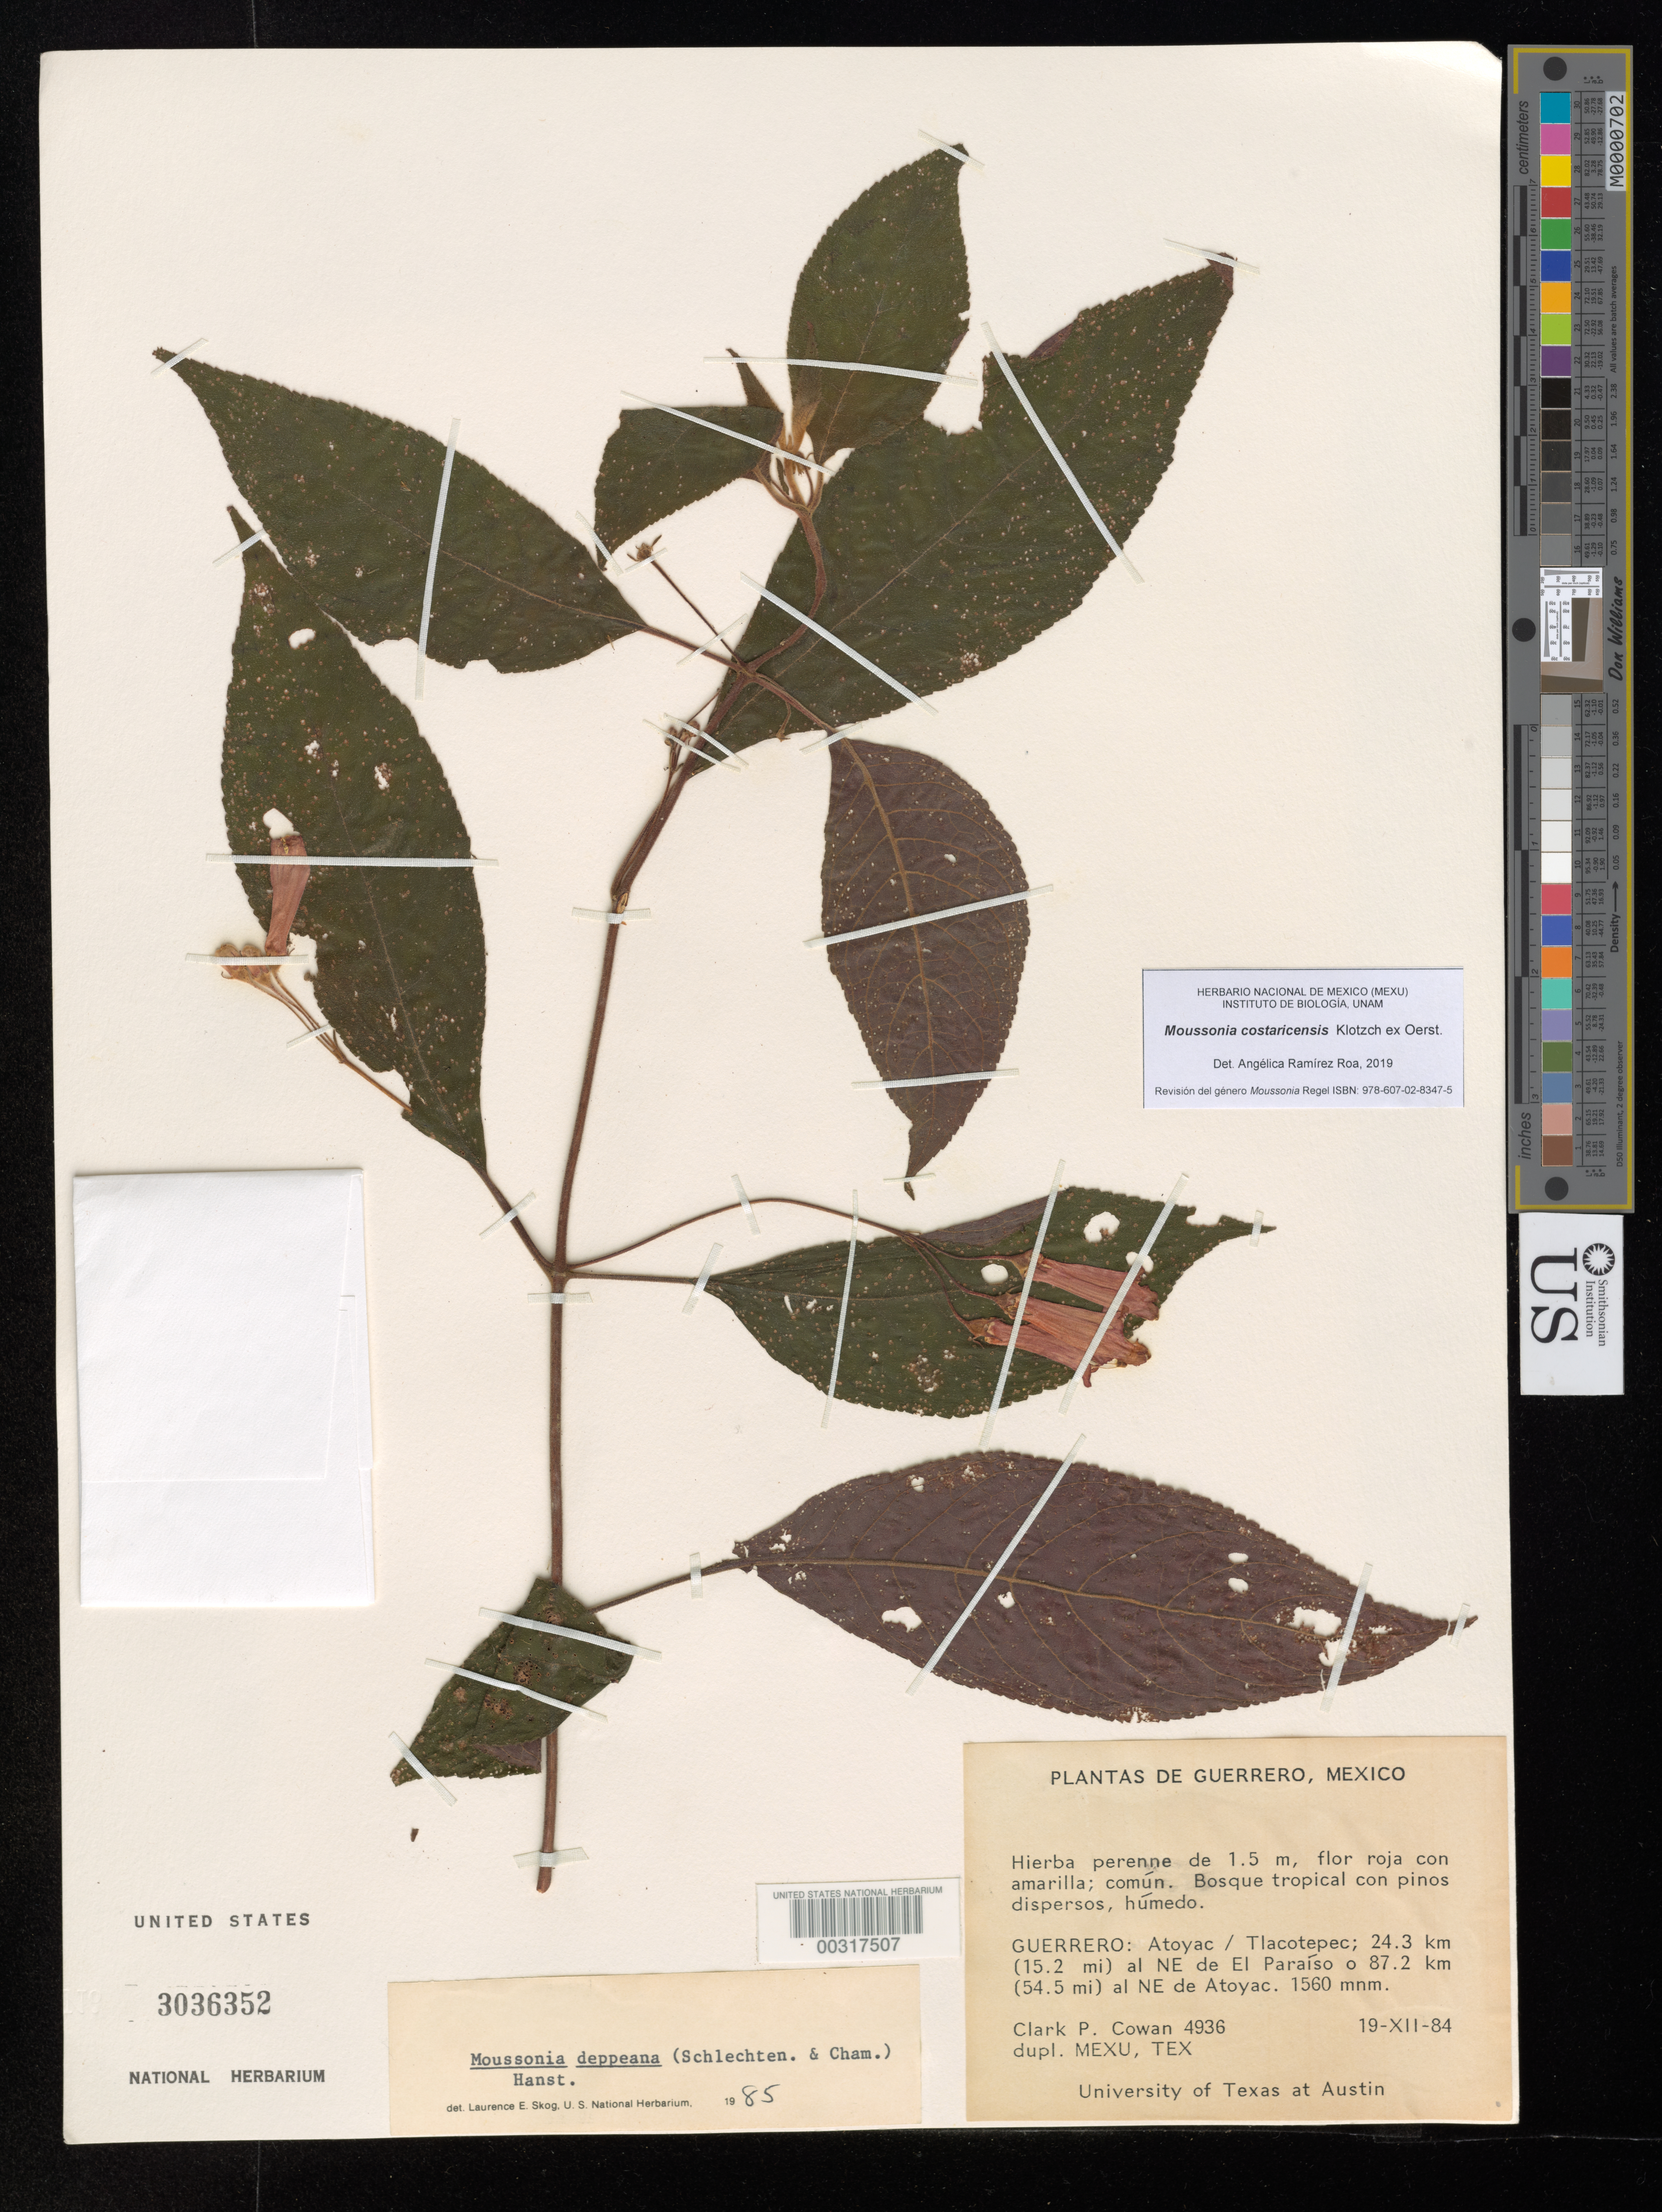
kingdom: Plantae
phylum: Tracheophyta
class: Magnoliopsida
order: Lamiales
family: Gesneriaceae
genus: Moussonia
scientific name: Moussonia costaricensis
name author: Klotzsch ex Oerst.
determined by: Ramírez-Roa, A.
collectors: C. P. Cowan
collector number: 4936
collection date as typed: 19 Dec 1984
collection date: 1984-12-19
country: Mexico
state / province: Guerrero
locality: Atoyac / Tlacotepec, 24.3 km (15.2 mi) NE of El Paraiso or 87.2 km (54.5 mi) NE of Atoyac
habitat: Bosque tropical con pinos dispersos, humedo.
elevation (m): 1560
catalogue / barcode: US 3036352